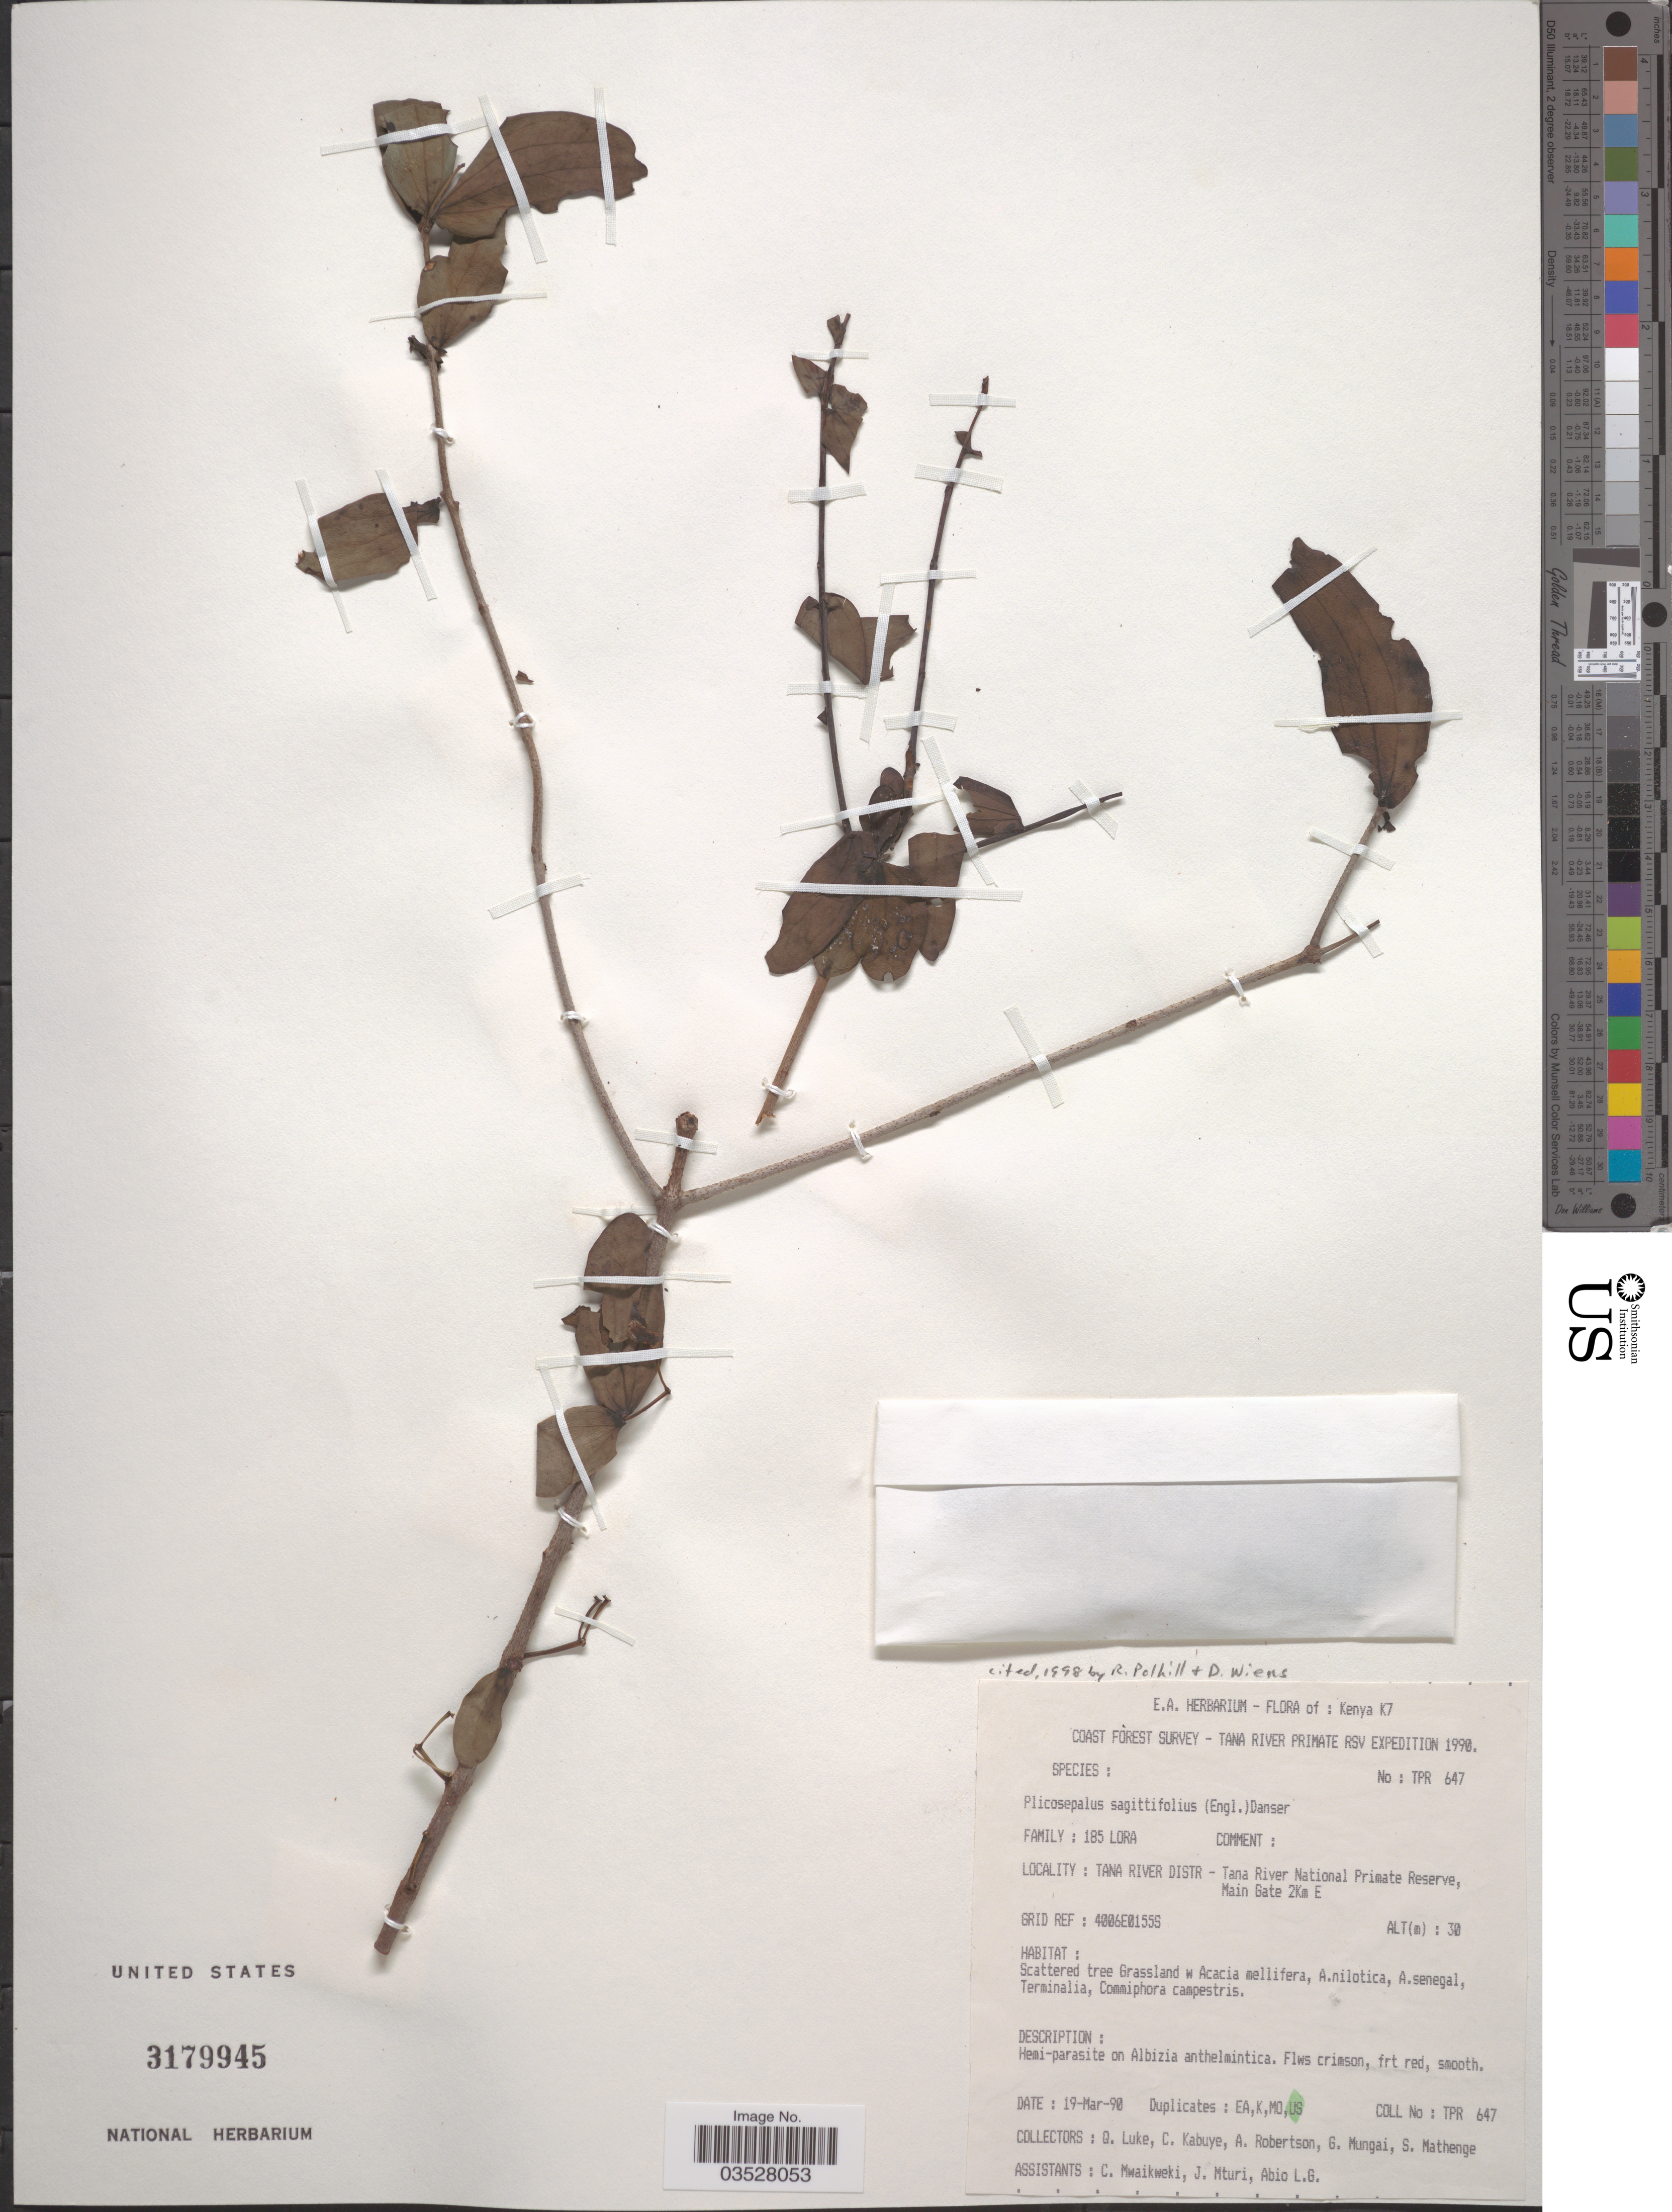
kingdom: Plantae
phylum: Tracheophyta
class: Magnoliopsida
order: Santalales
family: Loranthaceae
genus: Plicosepalus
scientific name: Plicosepalus sagittifolius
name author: (Engl.) Danser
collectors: Q. Luke, C. Kabuye, A. Robertson, G. Mungai & et al.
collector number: TPR647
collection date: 1990-03-19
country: Kenya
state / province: Tana River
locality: K7. Coast Forest. Tana River Primate RSV. Tana River Distr - Tana River National Primate Reserve, Main Gate 2Km E.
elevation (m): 30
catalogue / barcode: US 3179945